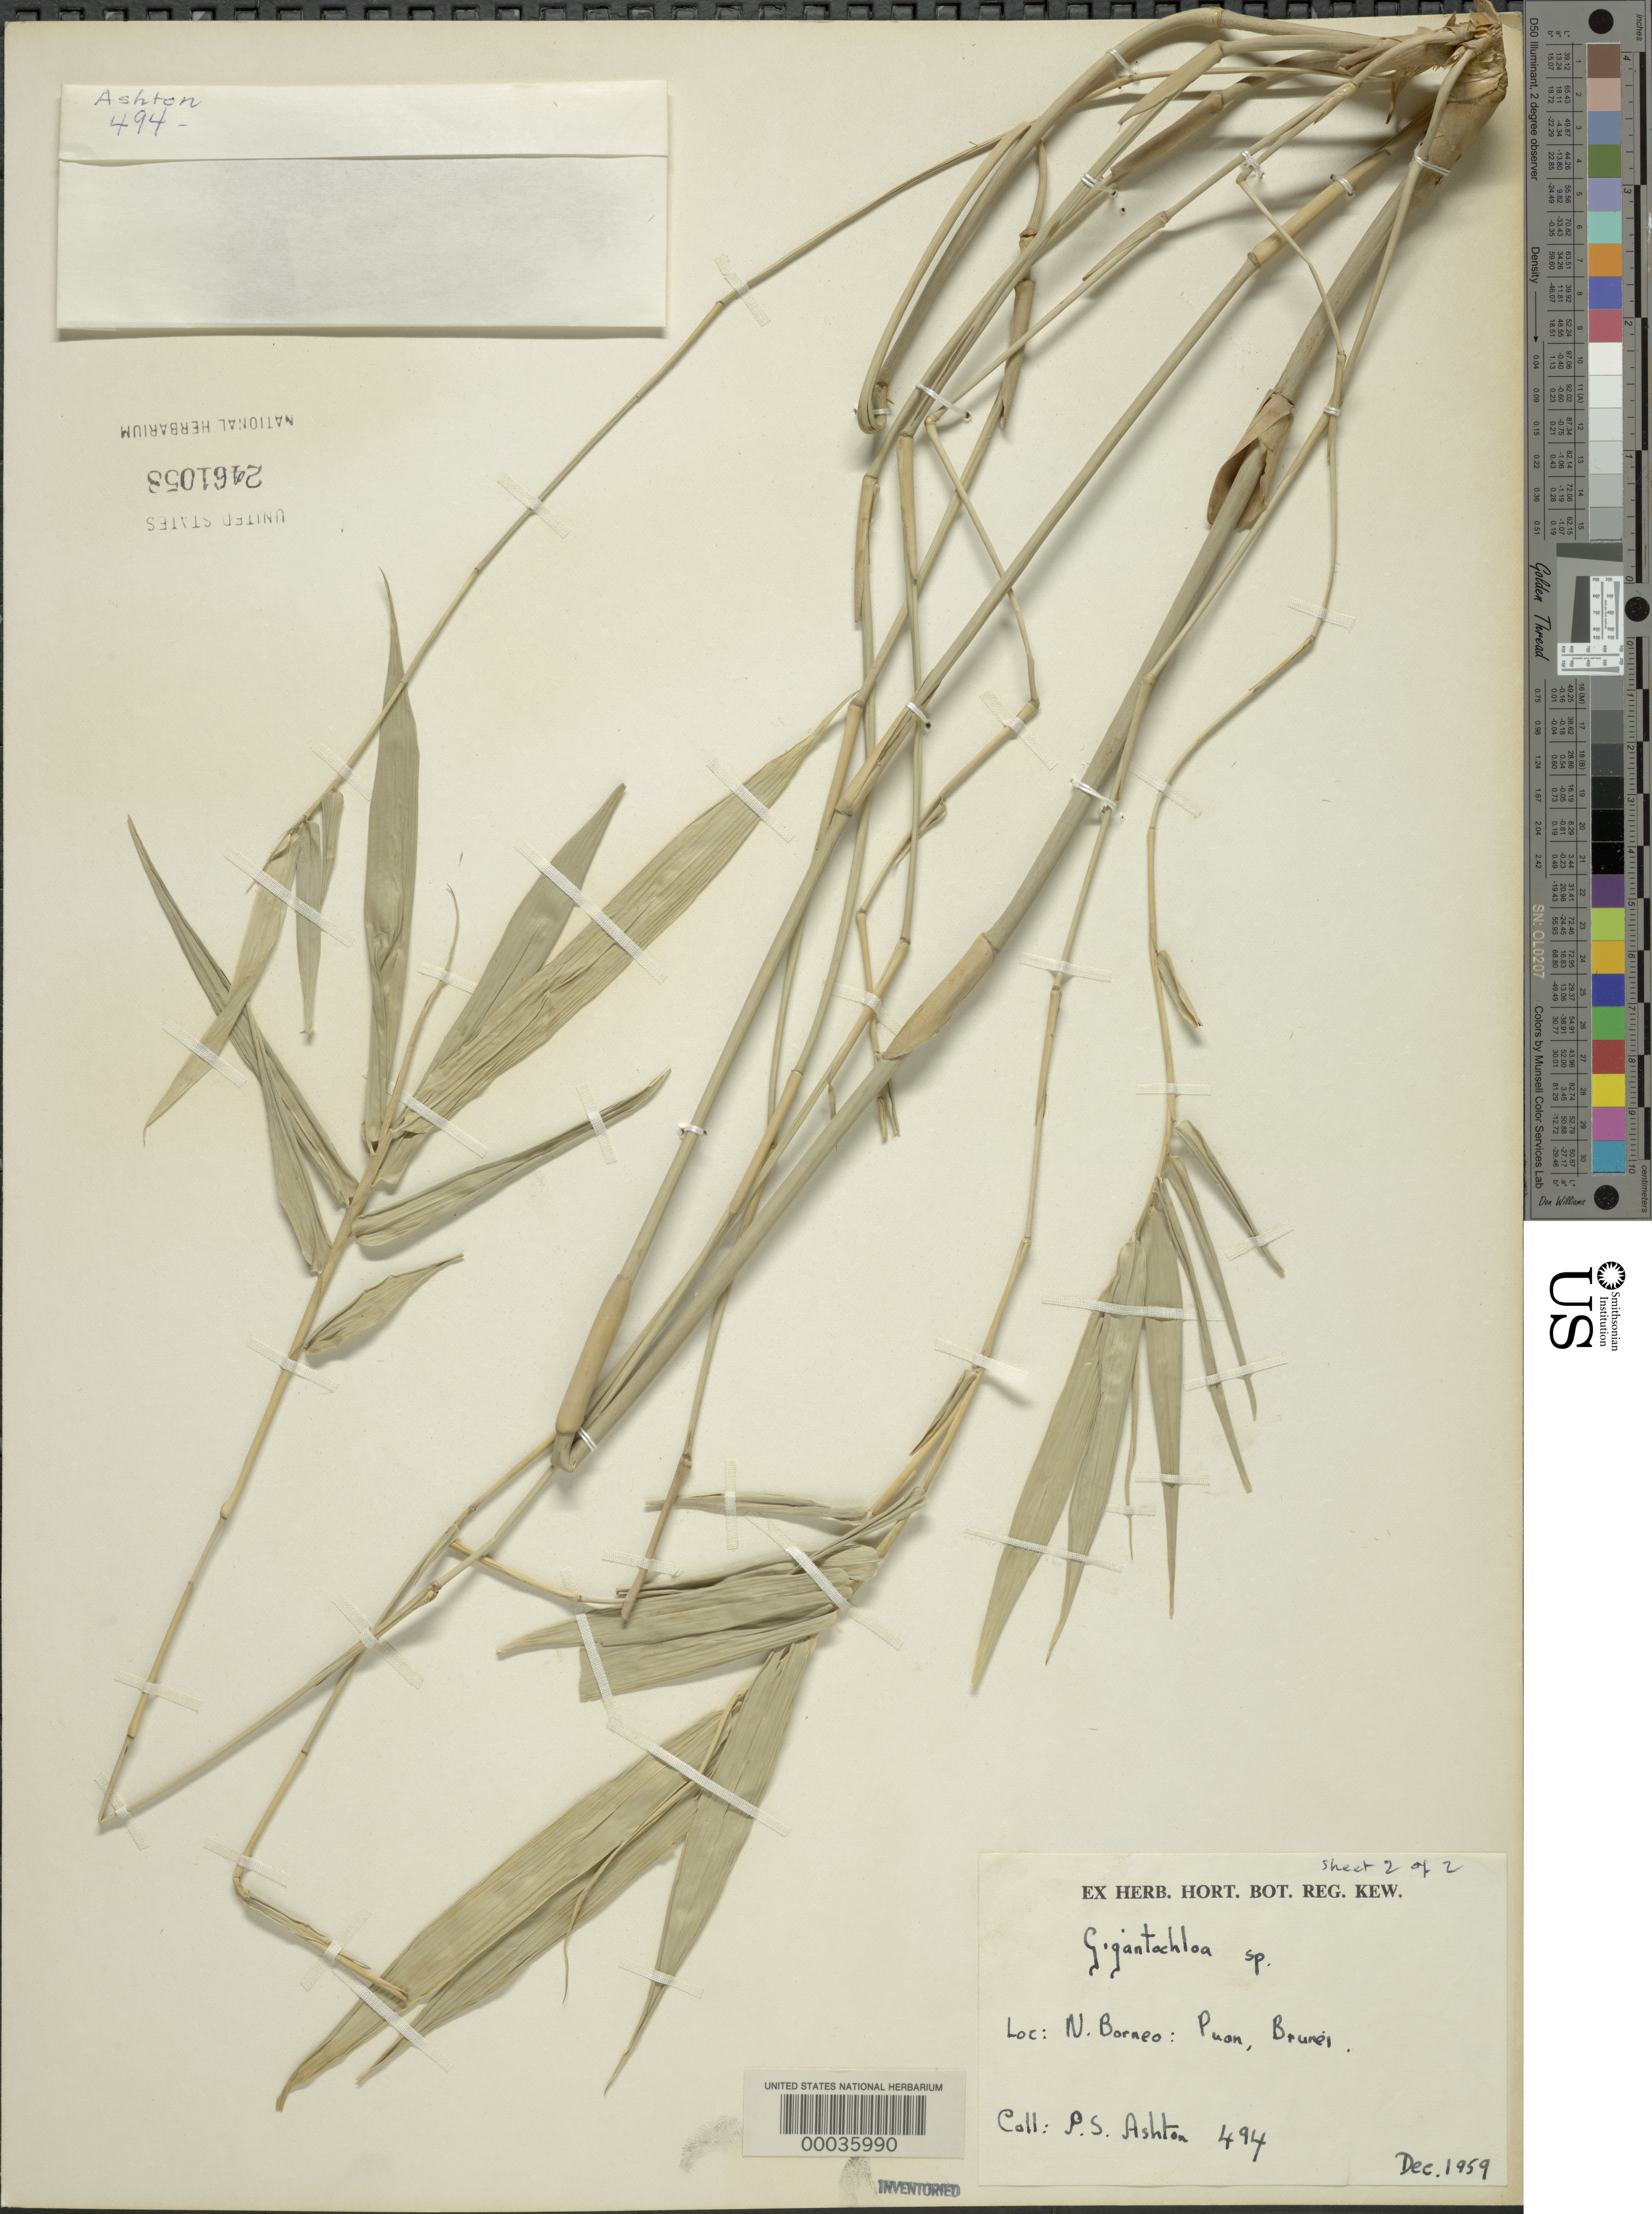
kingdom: Plantae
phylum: Tracheophyta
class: Liliopsida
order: Poales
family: Poaceae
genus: Dendrocalamus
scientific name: Dendrocalamus sp.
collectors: P. S. Ashton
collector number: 494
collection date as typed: Dec 1959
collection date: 1959-12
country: Brunei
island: Borneo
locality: Puan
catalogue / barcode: US 2461058